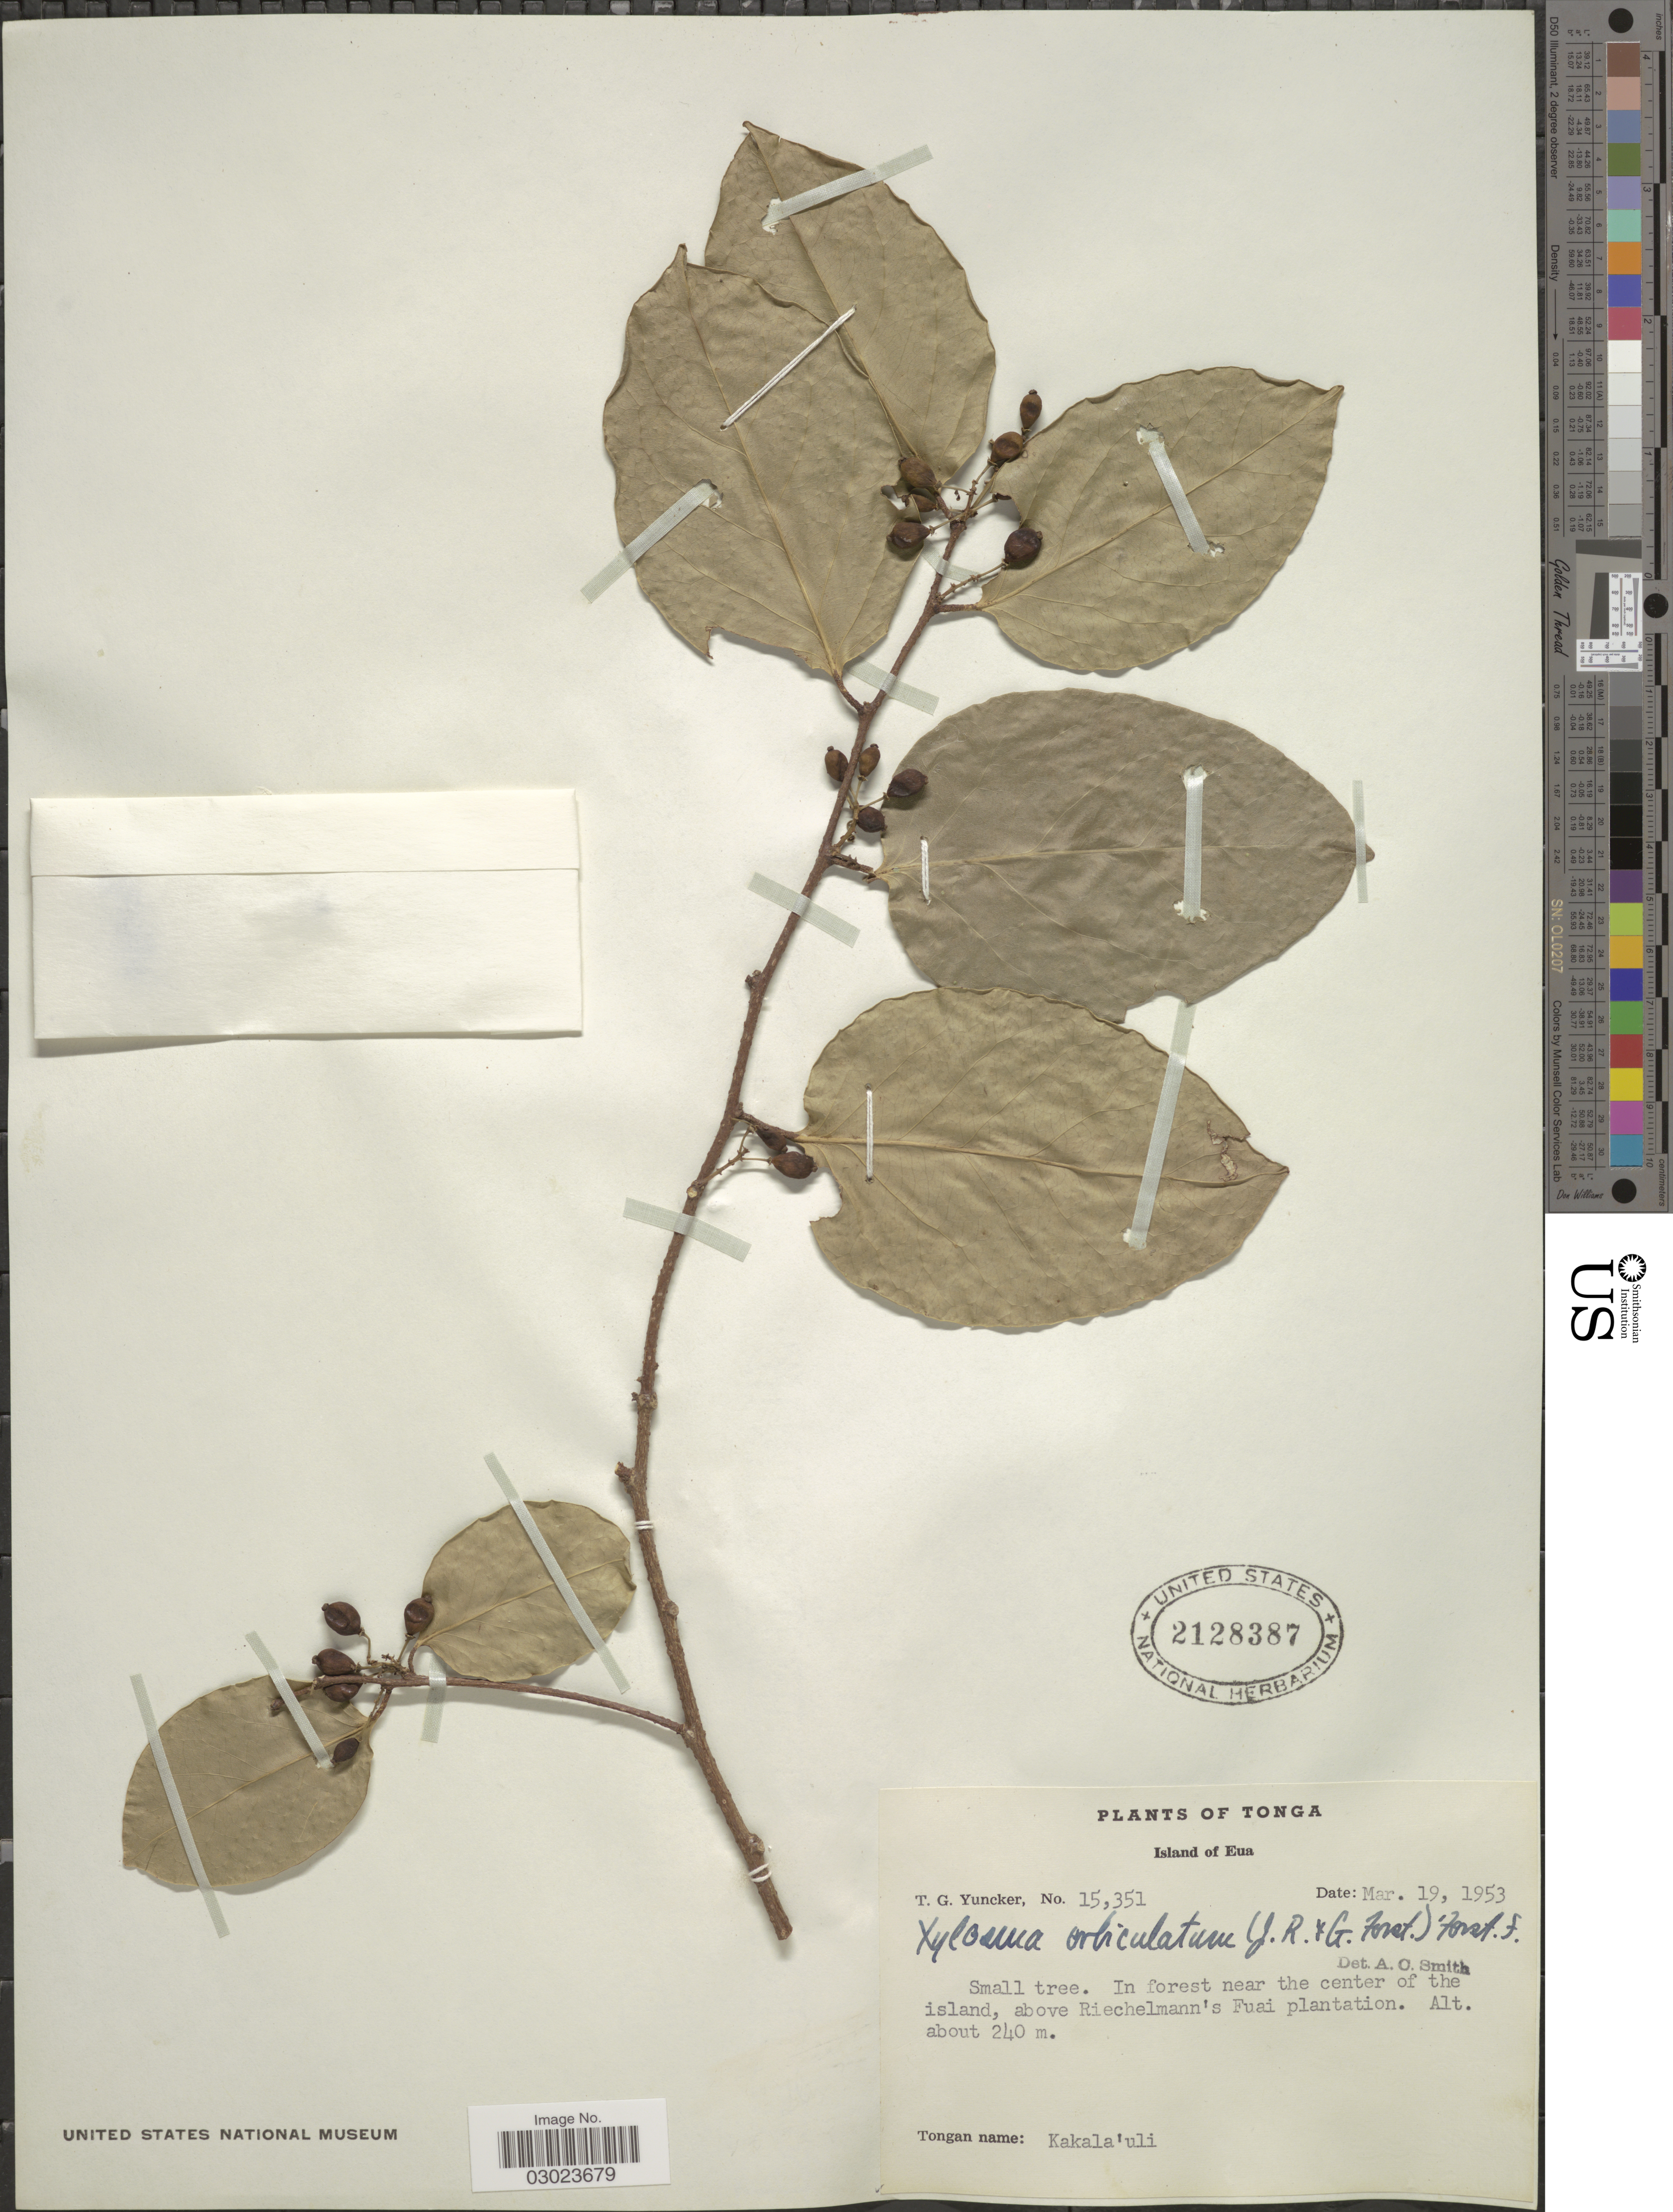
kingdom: Plantae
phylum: Tracheophyta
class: Magnoliopsida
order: Malpighiales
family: Salicaceae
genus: Xylosma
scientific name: Xylosma smithiana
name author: Fosberg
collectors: T. G. Yuncker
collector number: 15351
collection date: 1953-03-19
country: Tonga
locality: Island of Eua. In forest near the center of the island above Riechelmann's Fuai plantation.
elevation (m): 240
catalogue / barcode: US 2128387